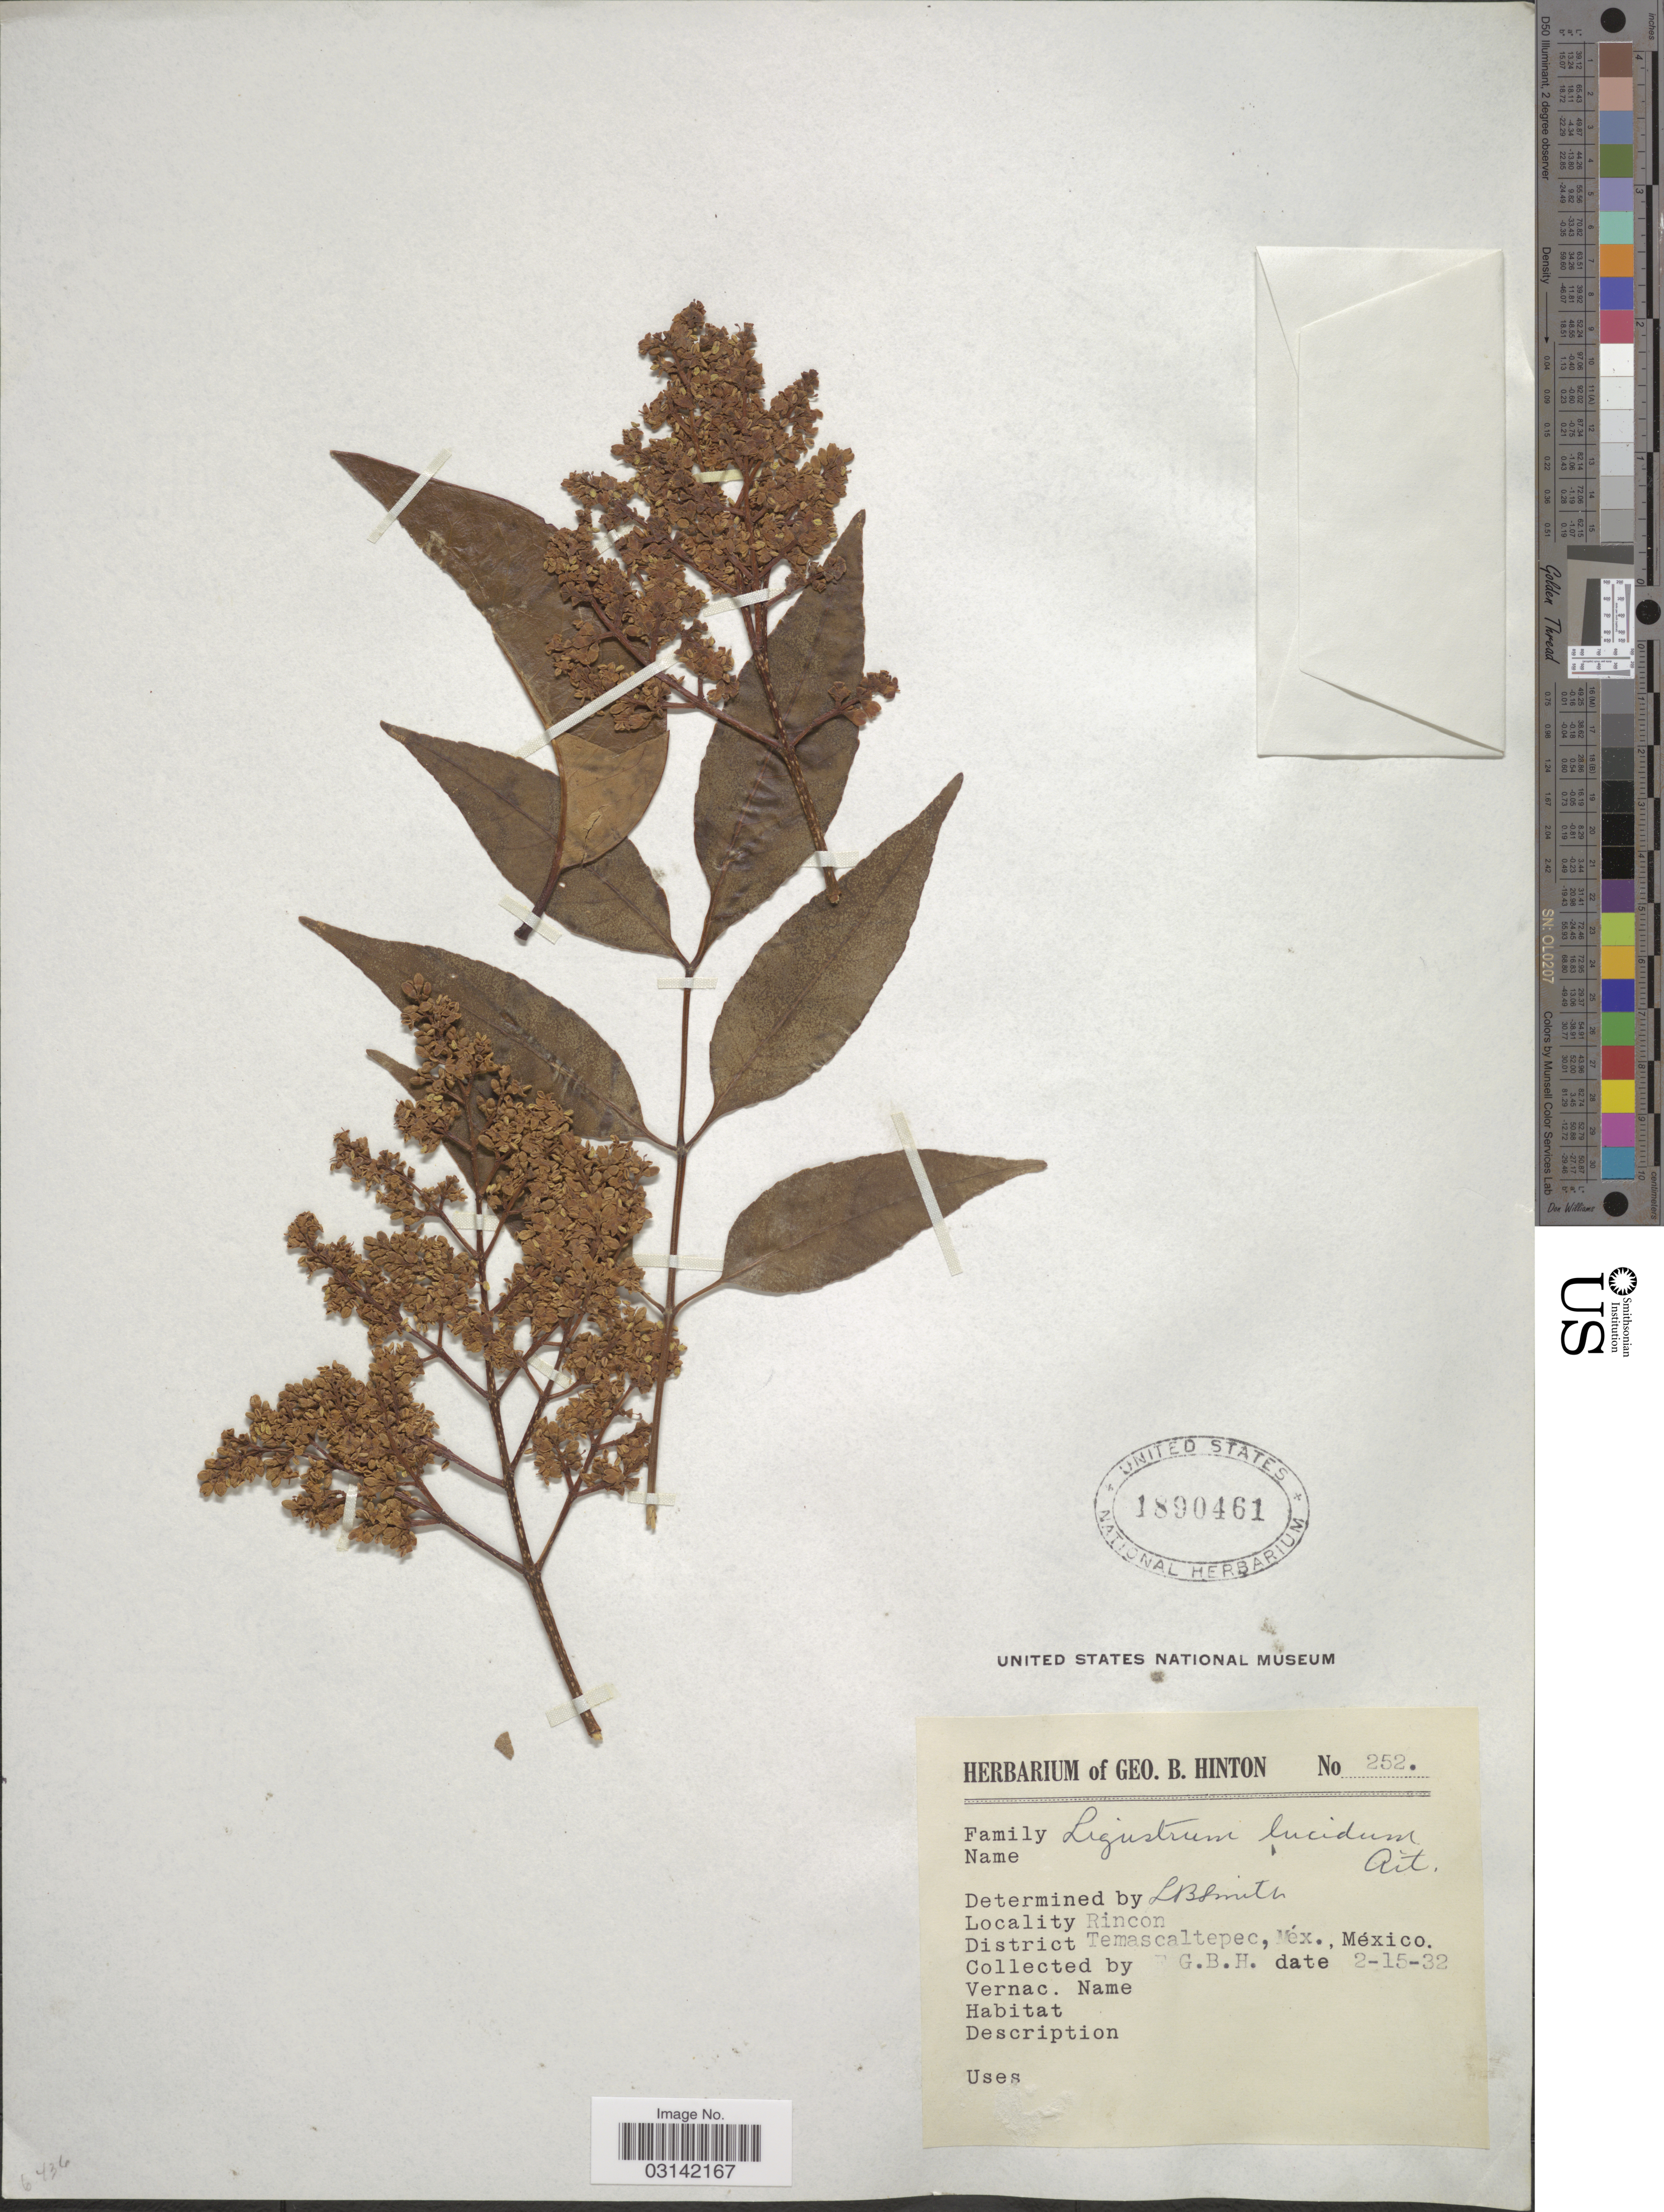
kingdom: Plantae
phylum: Tracheophyta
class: Magnoliopsida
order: Lamiales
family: Oleaceae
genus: Ligustrum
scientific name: Ligustrum lucidum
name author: W.T. Aiton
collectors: G. B. Hinton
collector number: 252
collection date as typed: Transcribed d/m/y: 15/2/32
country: Mexico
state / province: México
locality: Rincon, District Temascaltepec.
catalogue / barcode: US 1890461